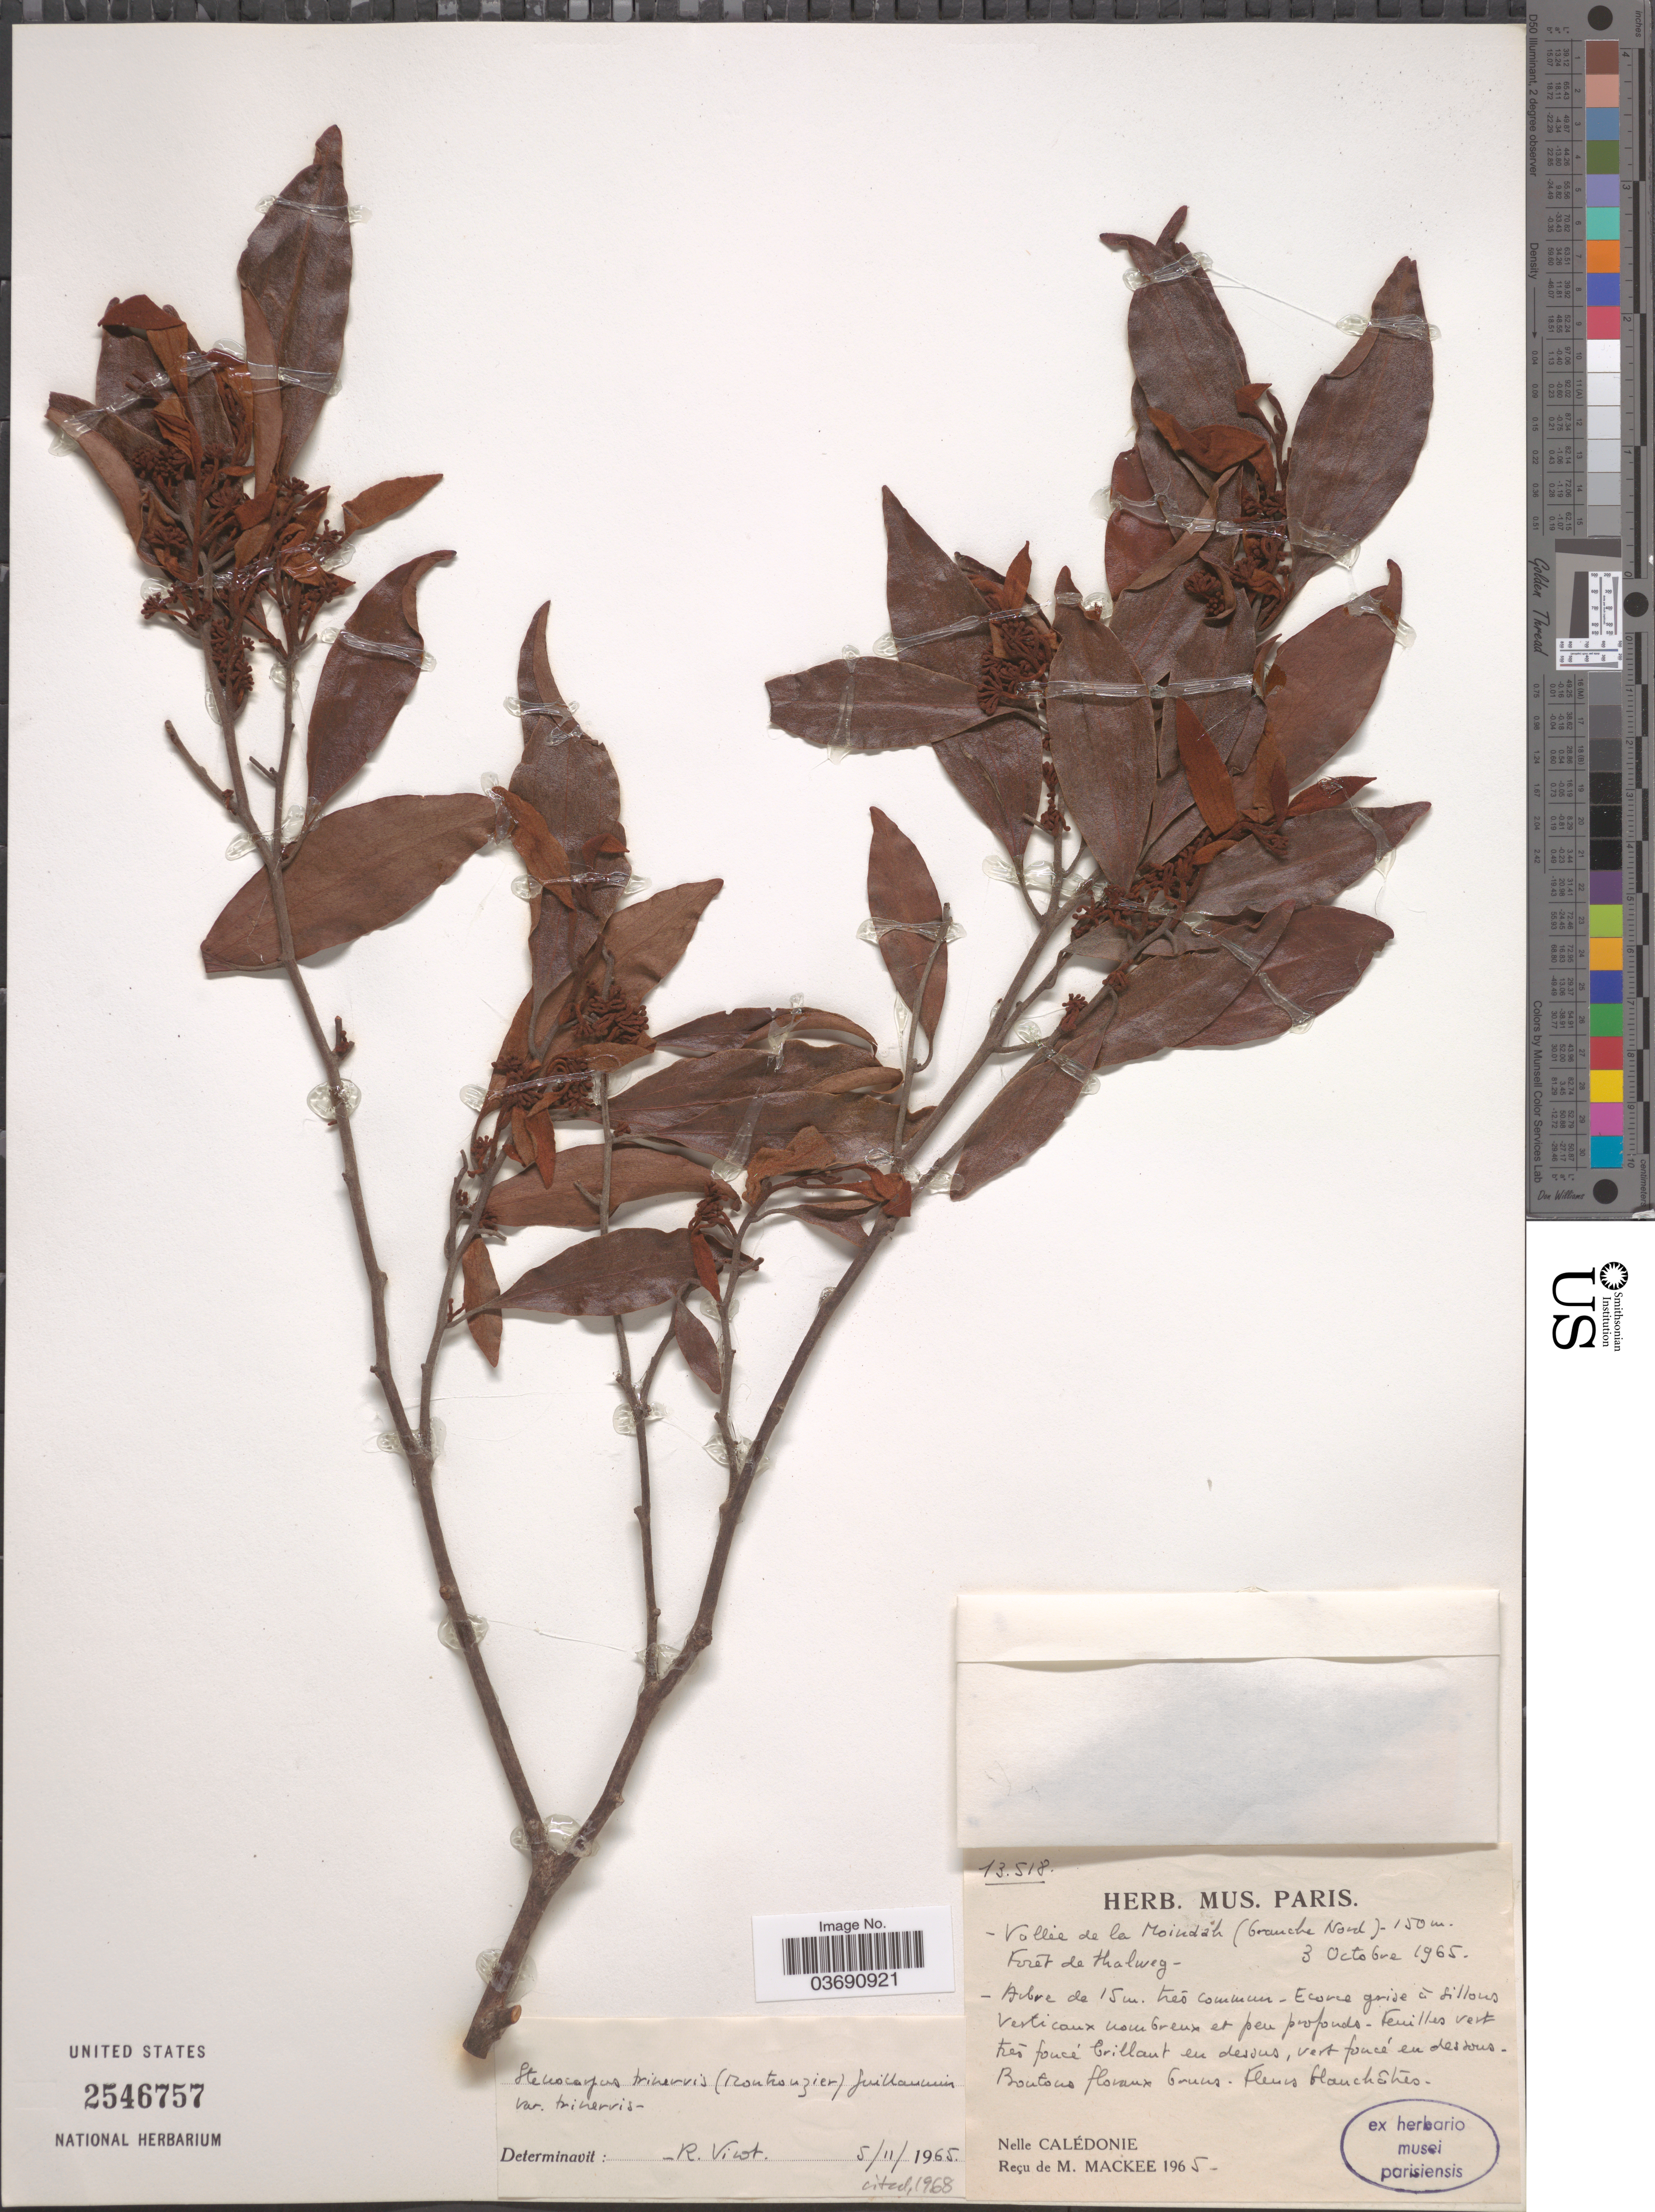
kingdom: Plantae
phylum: Tracheophyta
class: Magnoliopsida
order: Proteales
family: Proteaceae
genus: Stenocarpus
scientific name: Stenocarpus trinervis var. trinervis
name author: (Montrouz.) Guillaumin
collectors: M. Mackee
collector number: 13518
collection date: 1965-10-03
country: New Caledonia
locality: Vallée de la Moindah (Granche Nord). Forêt de Thalweg. Nelle Calédonie.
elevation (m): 150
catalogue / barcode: US 2546757